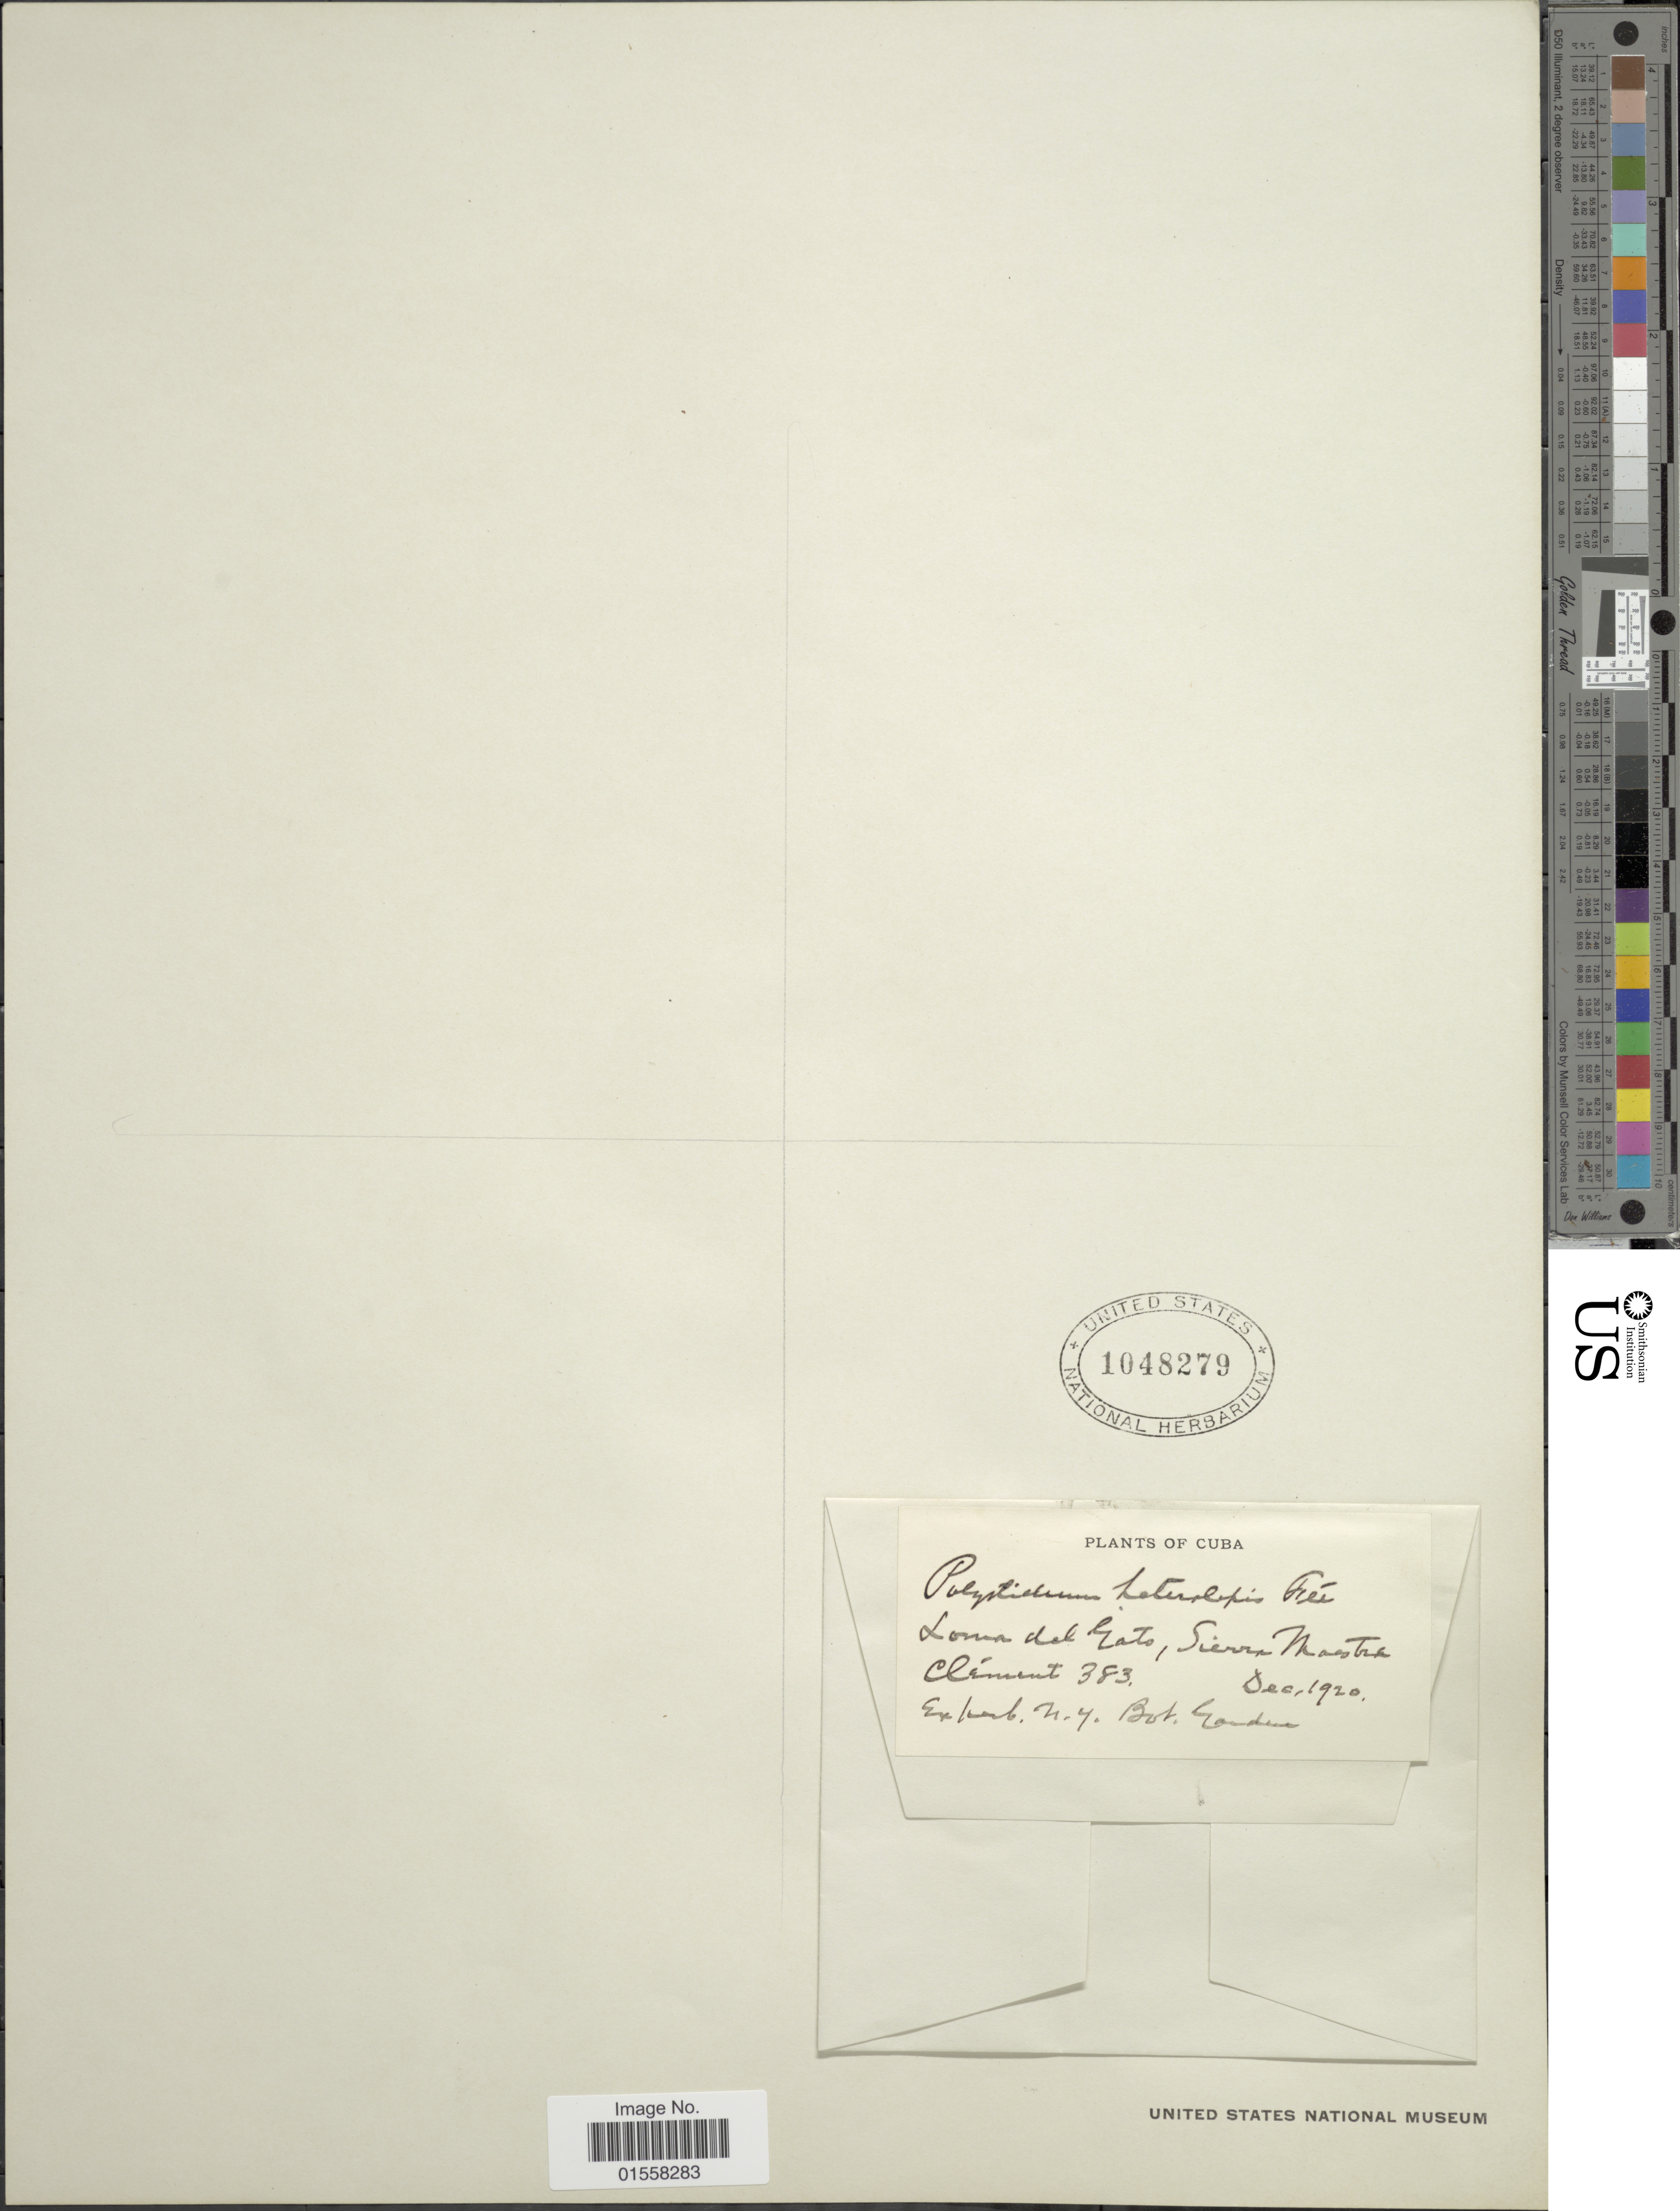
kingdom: Plantae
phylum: Tracheophyta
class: Polypodiopsida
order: Polypodiales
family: Dryopteridaceae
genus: Polystichum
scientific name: Polystichum viviparum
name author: Fée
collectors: -. Clement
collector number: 383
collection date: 1920-12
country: Cuba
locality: Loma del Gato, Sierra Maestra.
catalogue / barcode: US 1048279